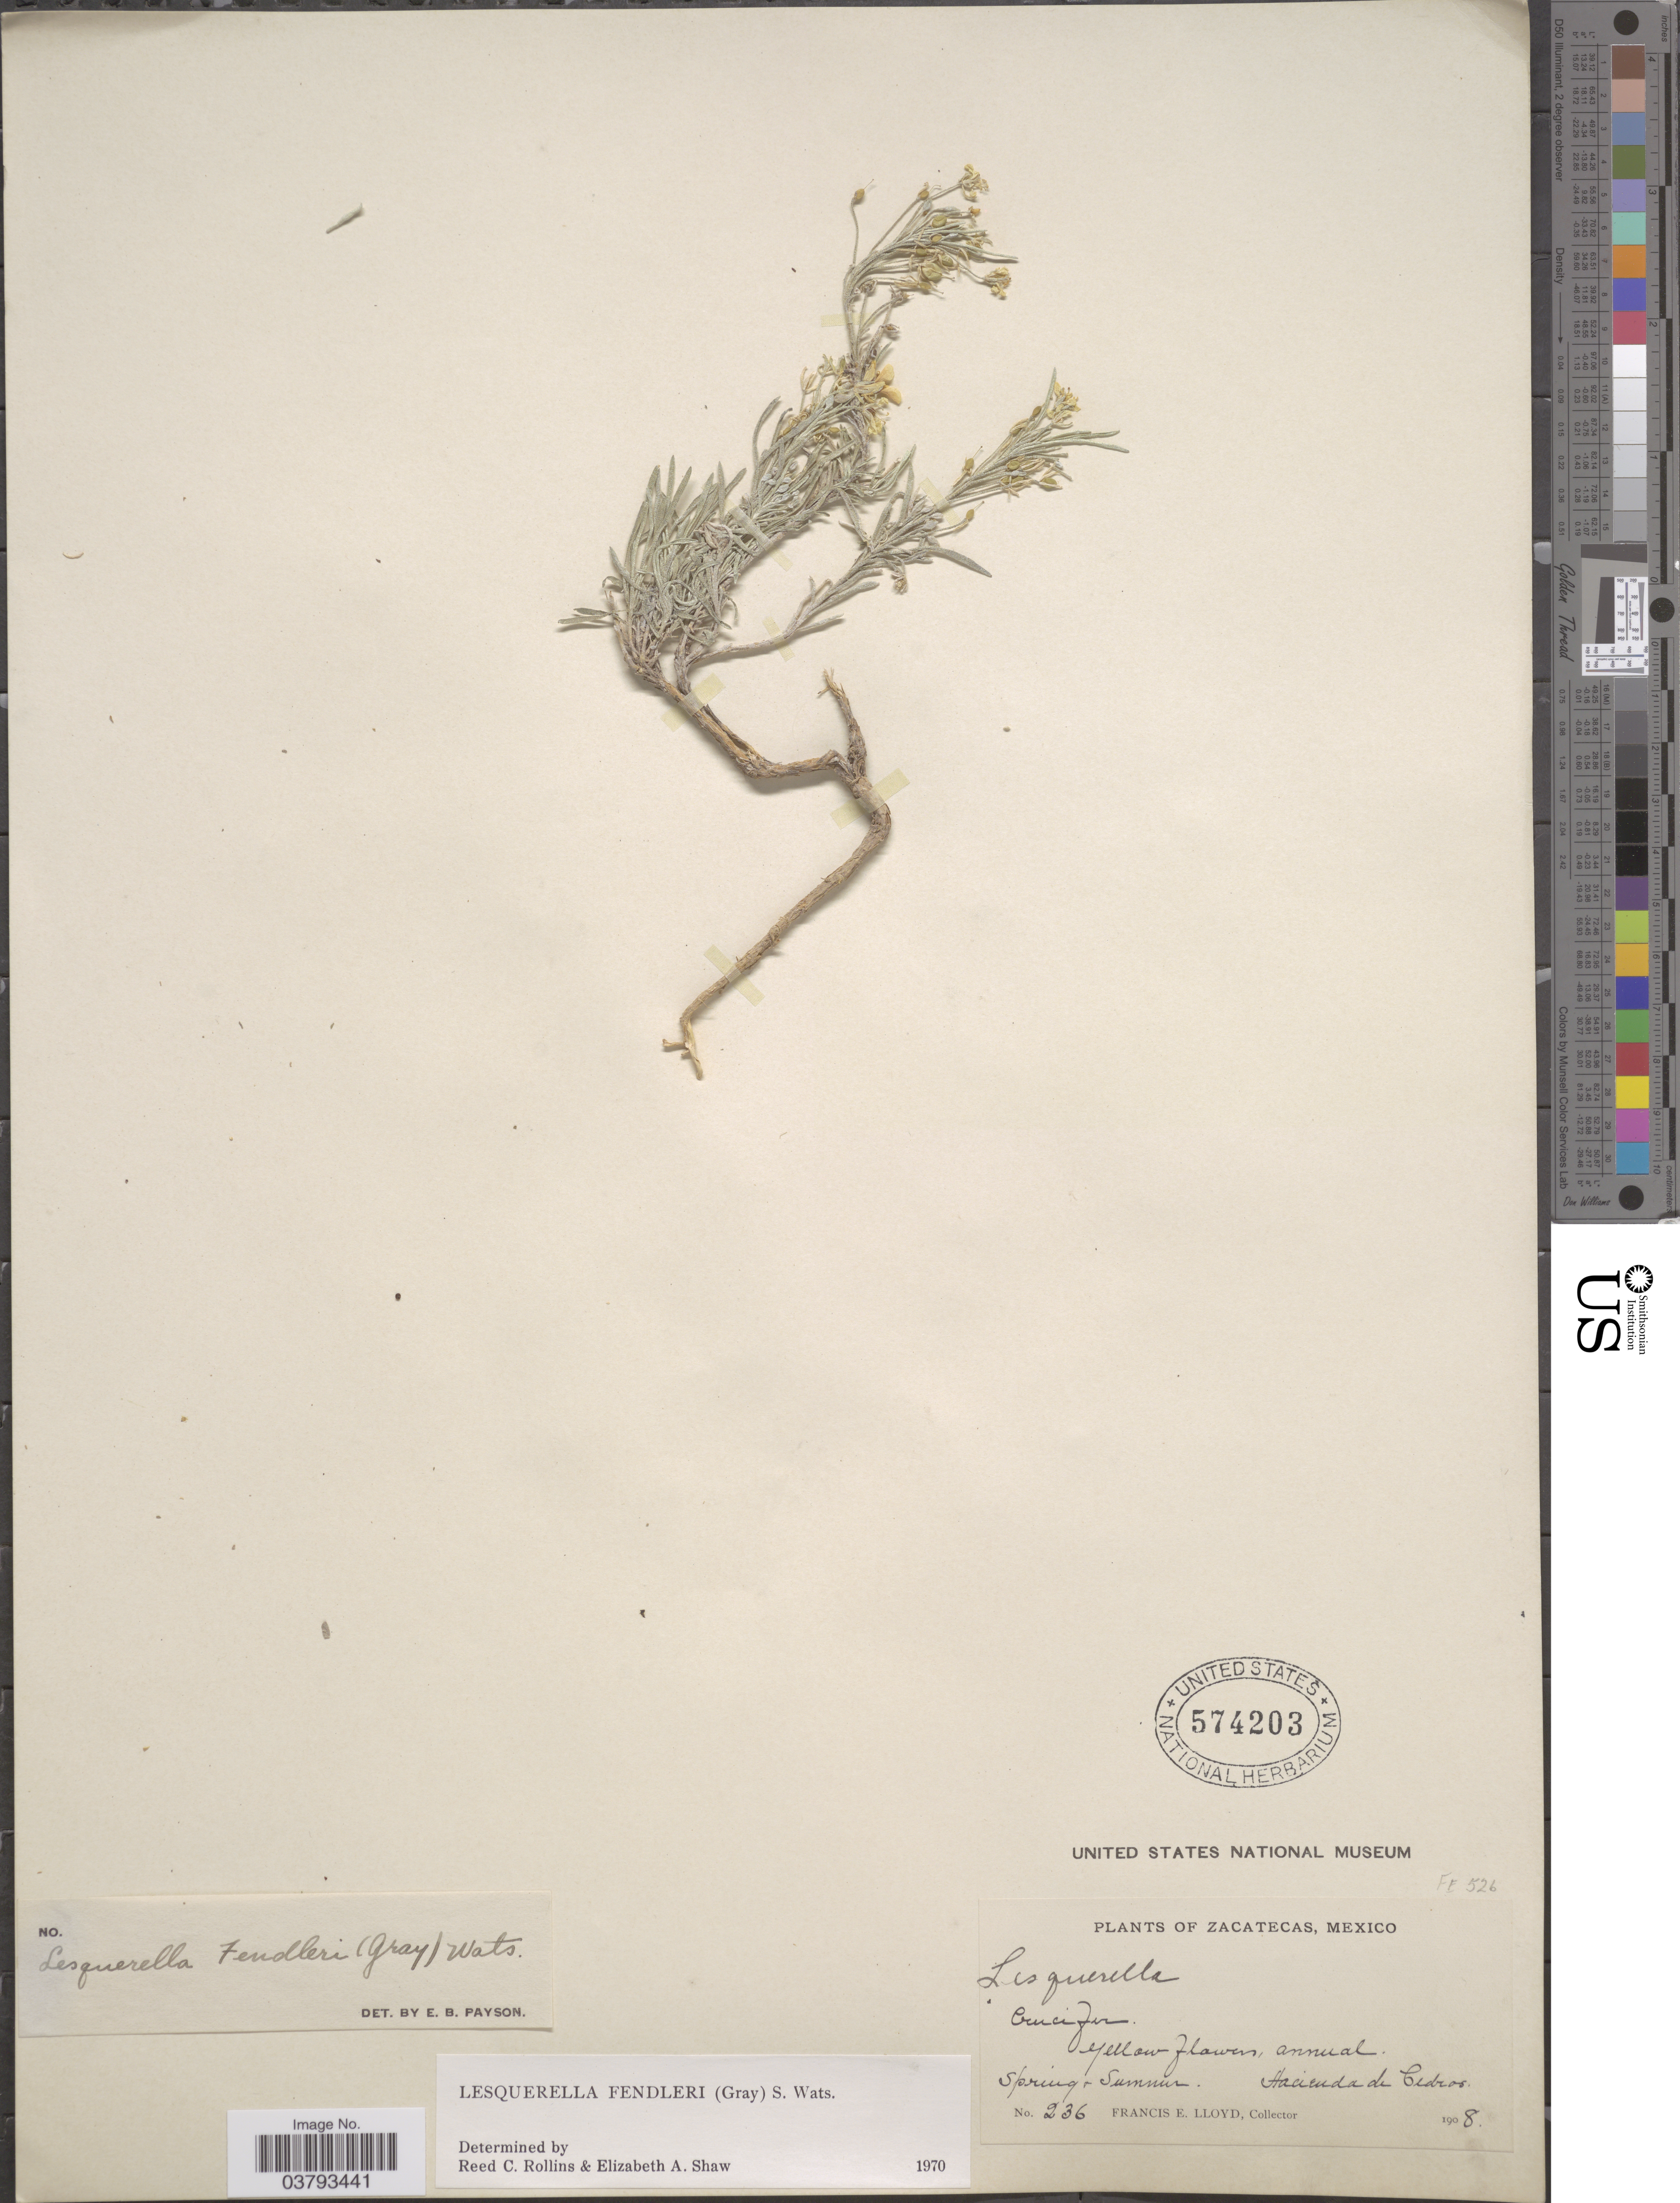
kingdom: Plantae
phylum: Tracheophyta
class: Magnoliopsida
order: Brassicales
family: Brassicaceae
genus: Lesquerella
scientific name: Lesquerella fendleri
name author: (A. Gray) S. Watson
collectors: Lloyd, C. E.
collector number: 236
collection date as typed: Spring & Summer 1908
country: Mexico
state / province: Zacatecas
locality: Hacienda de Cedros.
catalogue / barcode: US 574203